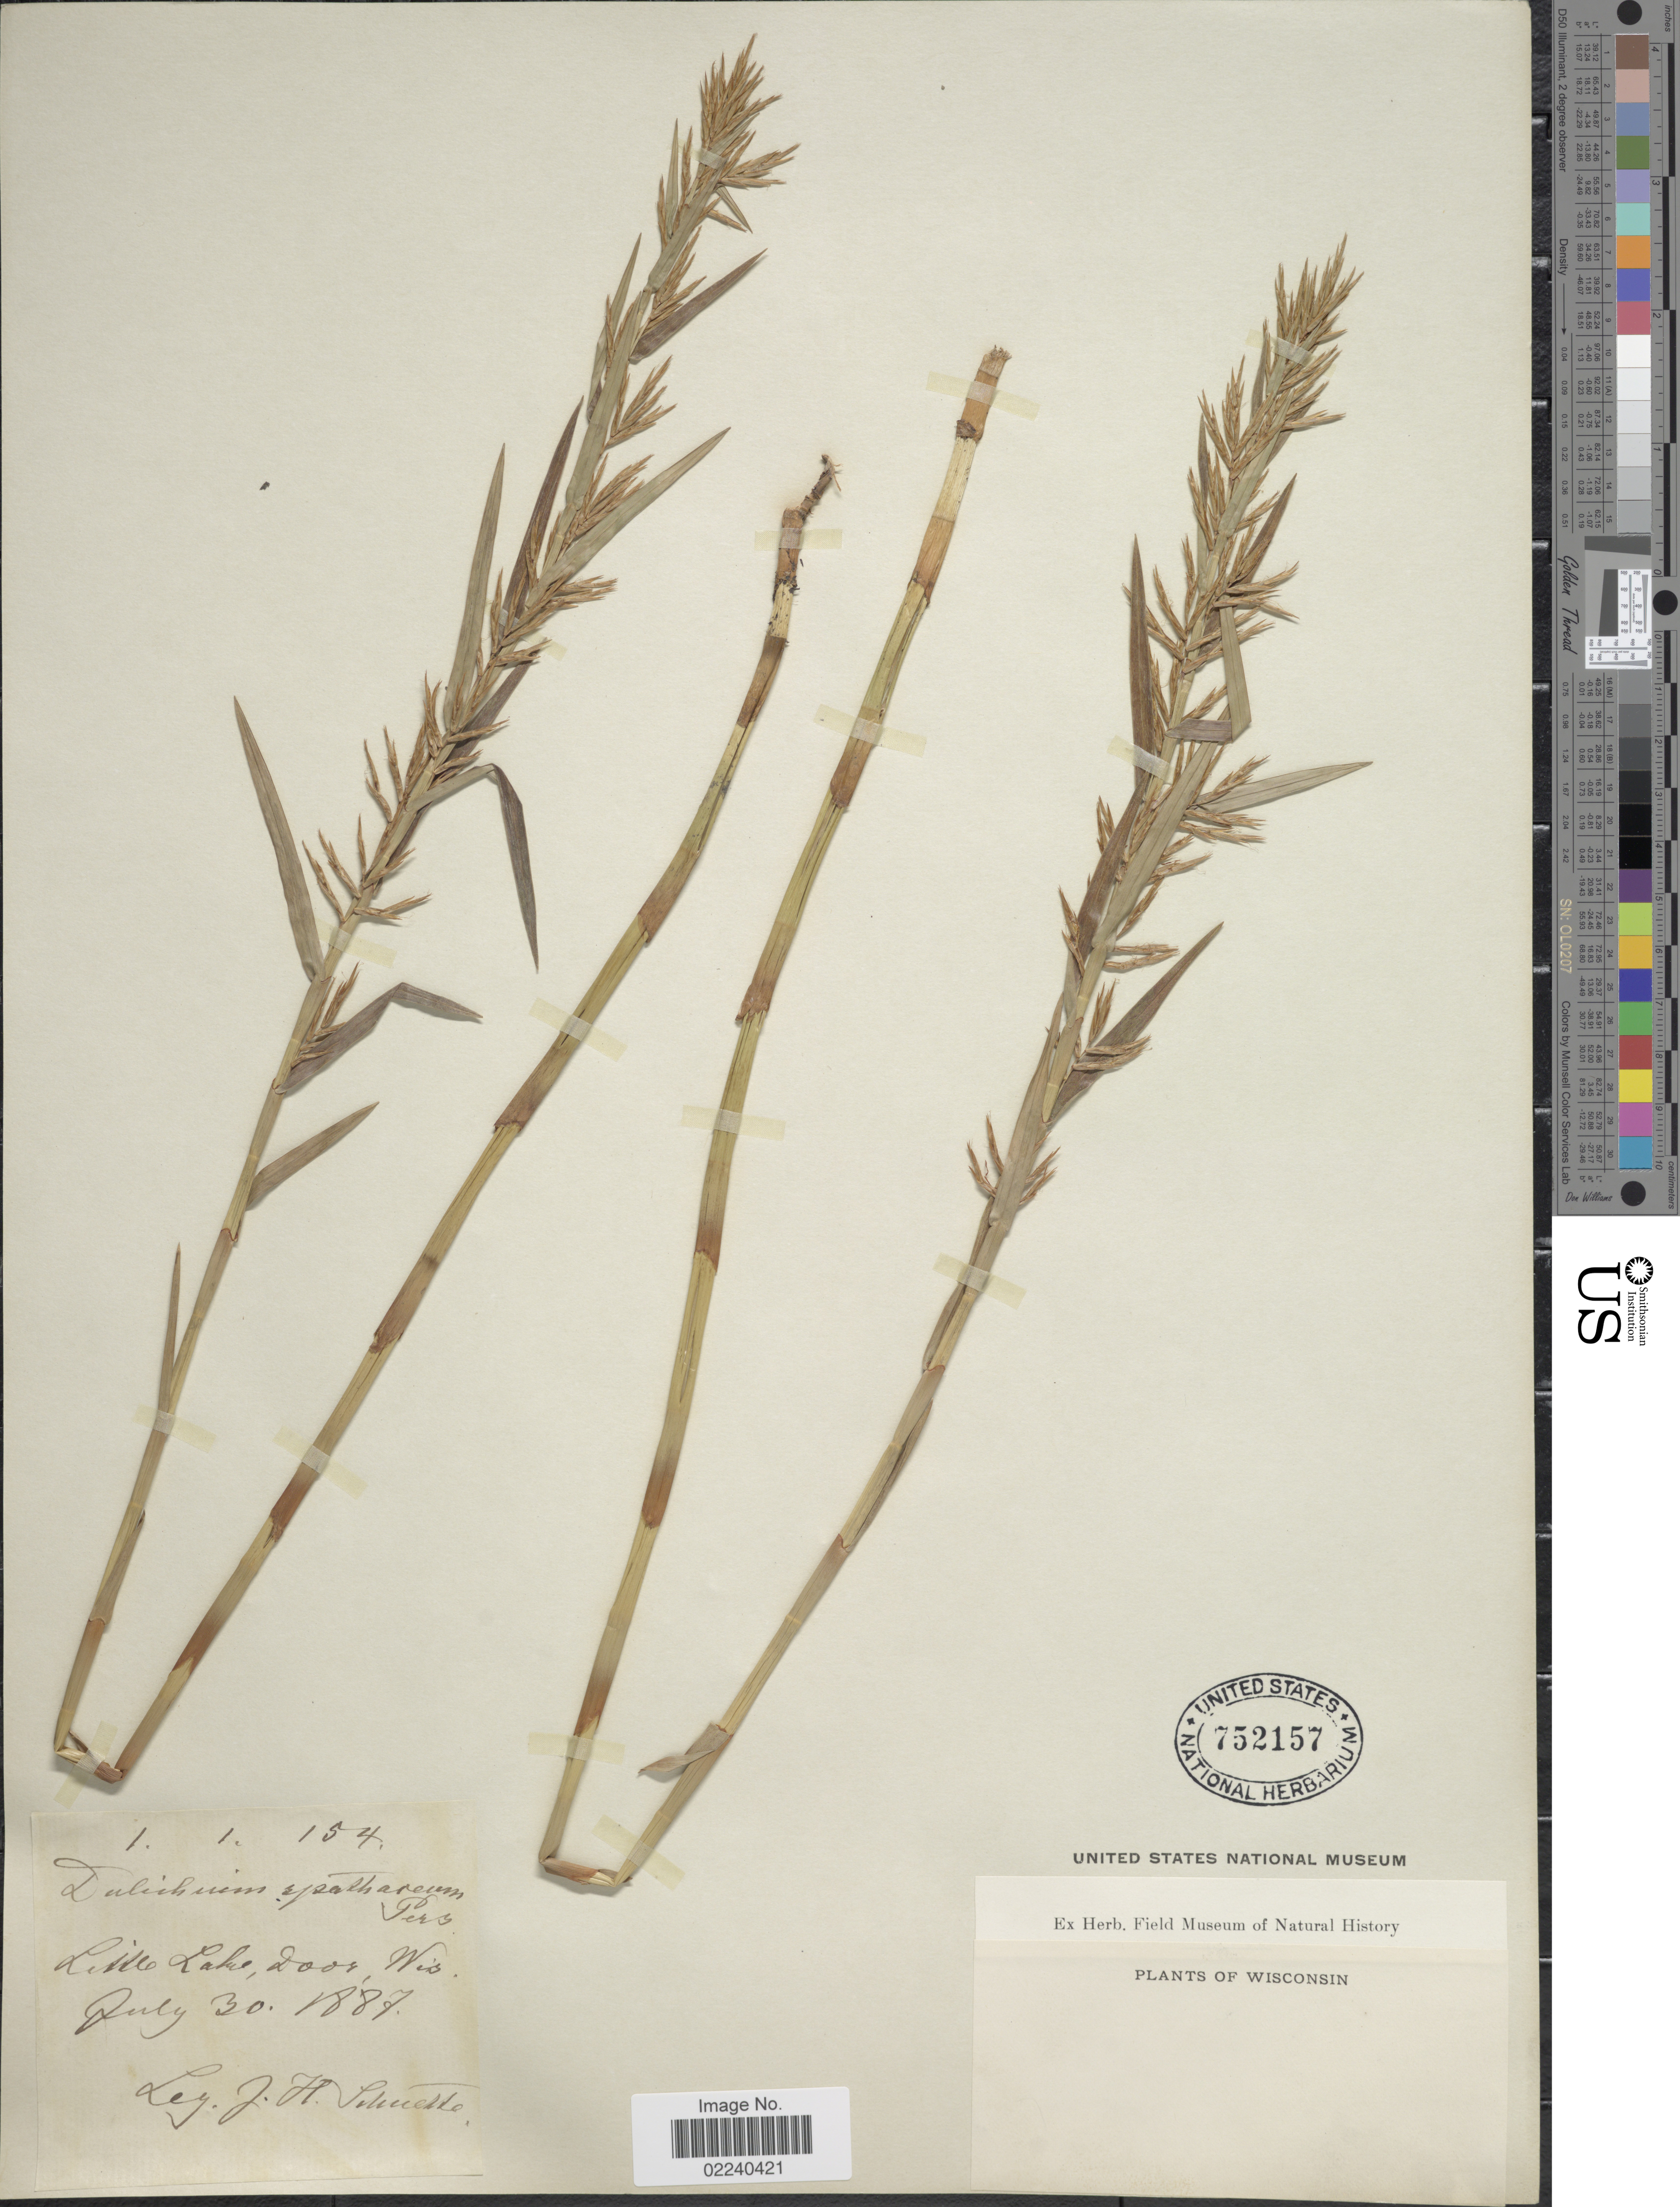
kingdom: Plantae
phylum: Tracheophyta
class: Liliopsida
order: Poales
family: Cyperaceae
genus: Dulichium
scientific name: Dulichium arundinaceum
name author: (L.) Britton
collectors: J. H. Schuette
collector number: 154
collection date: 1887-07-30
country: United States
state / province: Wisconsin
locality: Little Lake, Door Co.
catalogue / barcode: US 752157